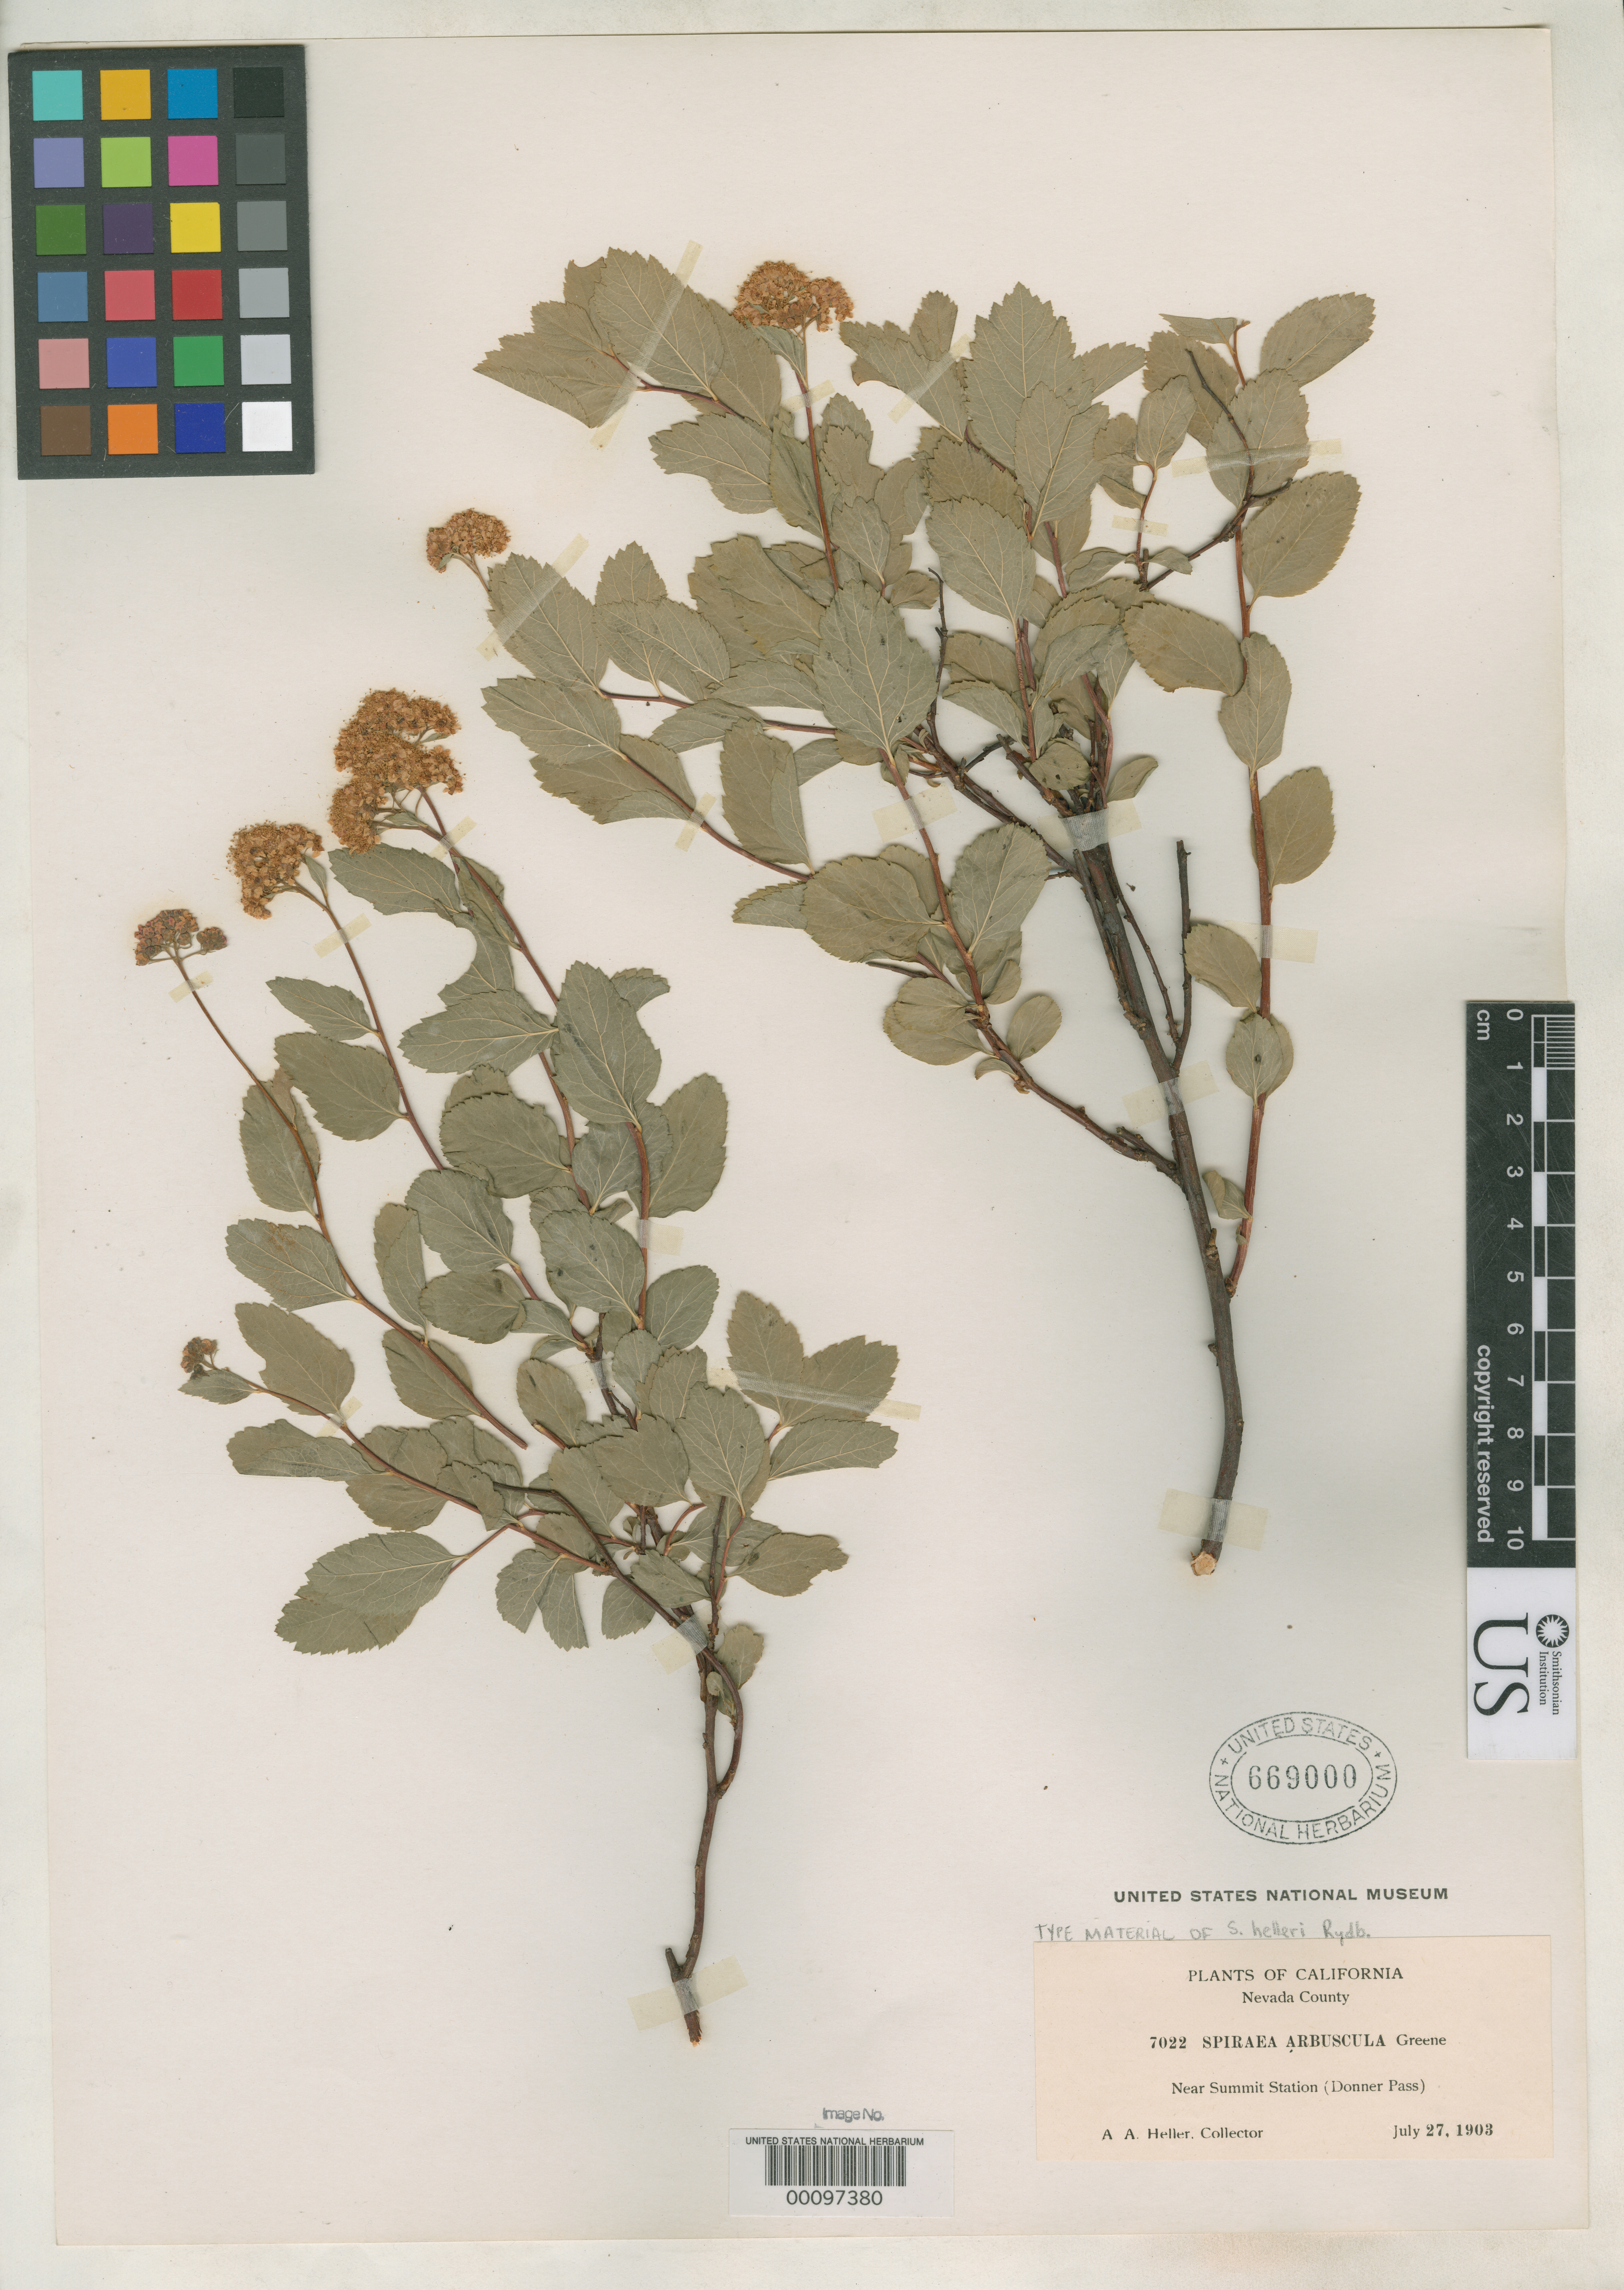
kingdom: Plantae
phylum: Tracheophyta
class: Magnoliopsida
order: Rosales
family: Rosaceae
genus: Spiraea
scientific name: Spiraea helleri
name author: Rydb.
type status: Isotype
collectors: A. A. Heller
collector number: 7022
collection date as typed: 27 Jul 1903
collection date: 1903-07-27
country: United States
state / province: California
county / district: Nevada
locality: Near summit station (Donner Pass).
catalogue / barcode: US 669000